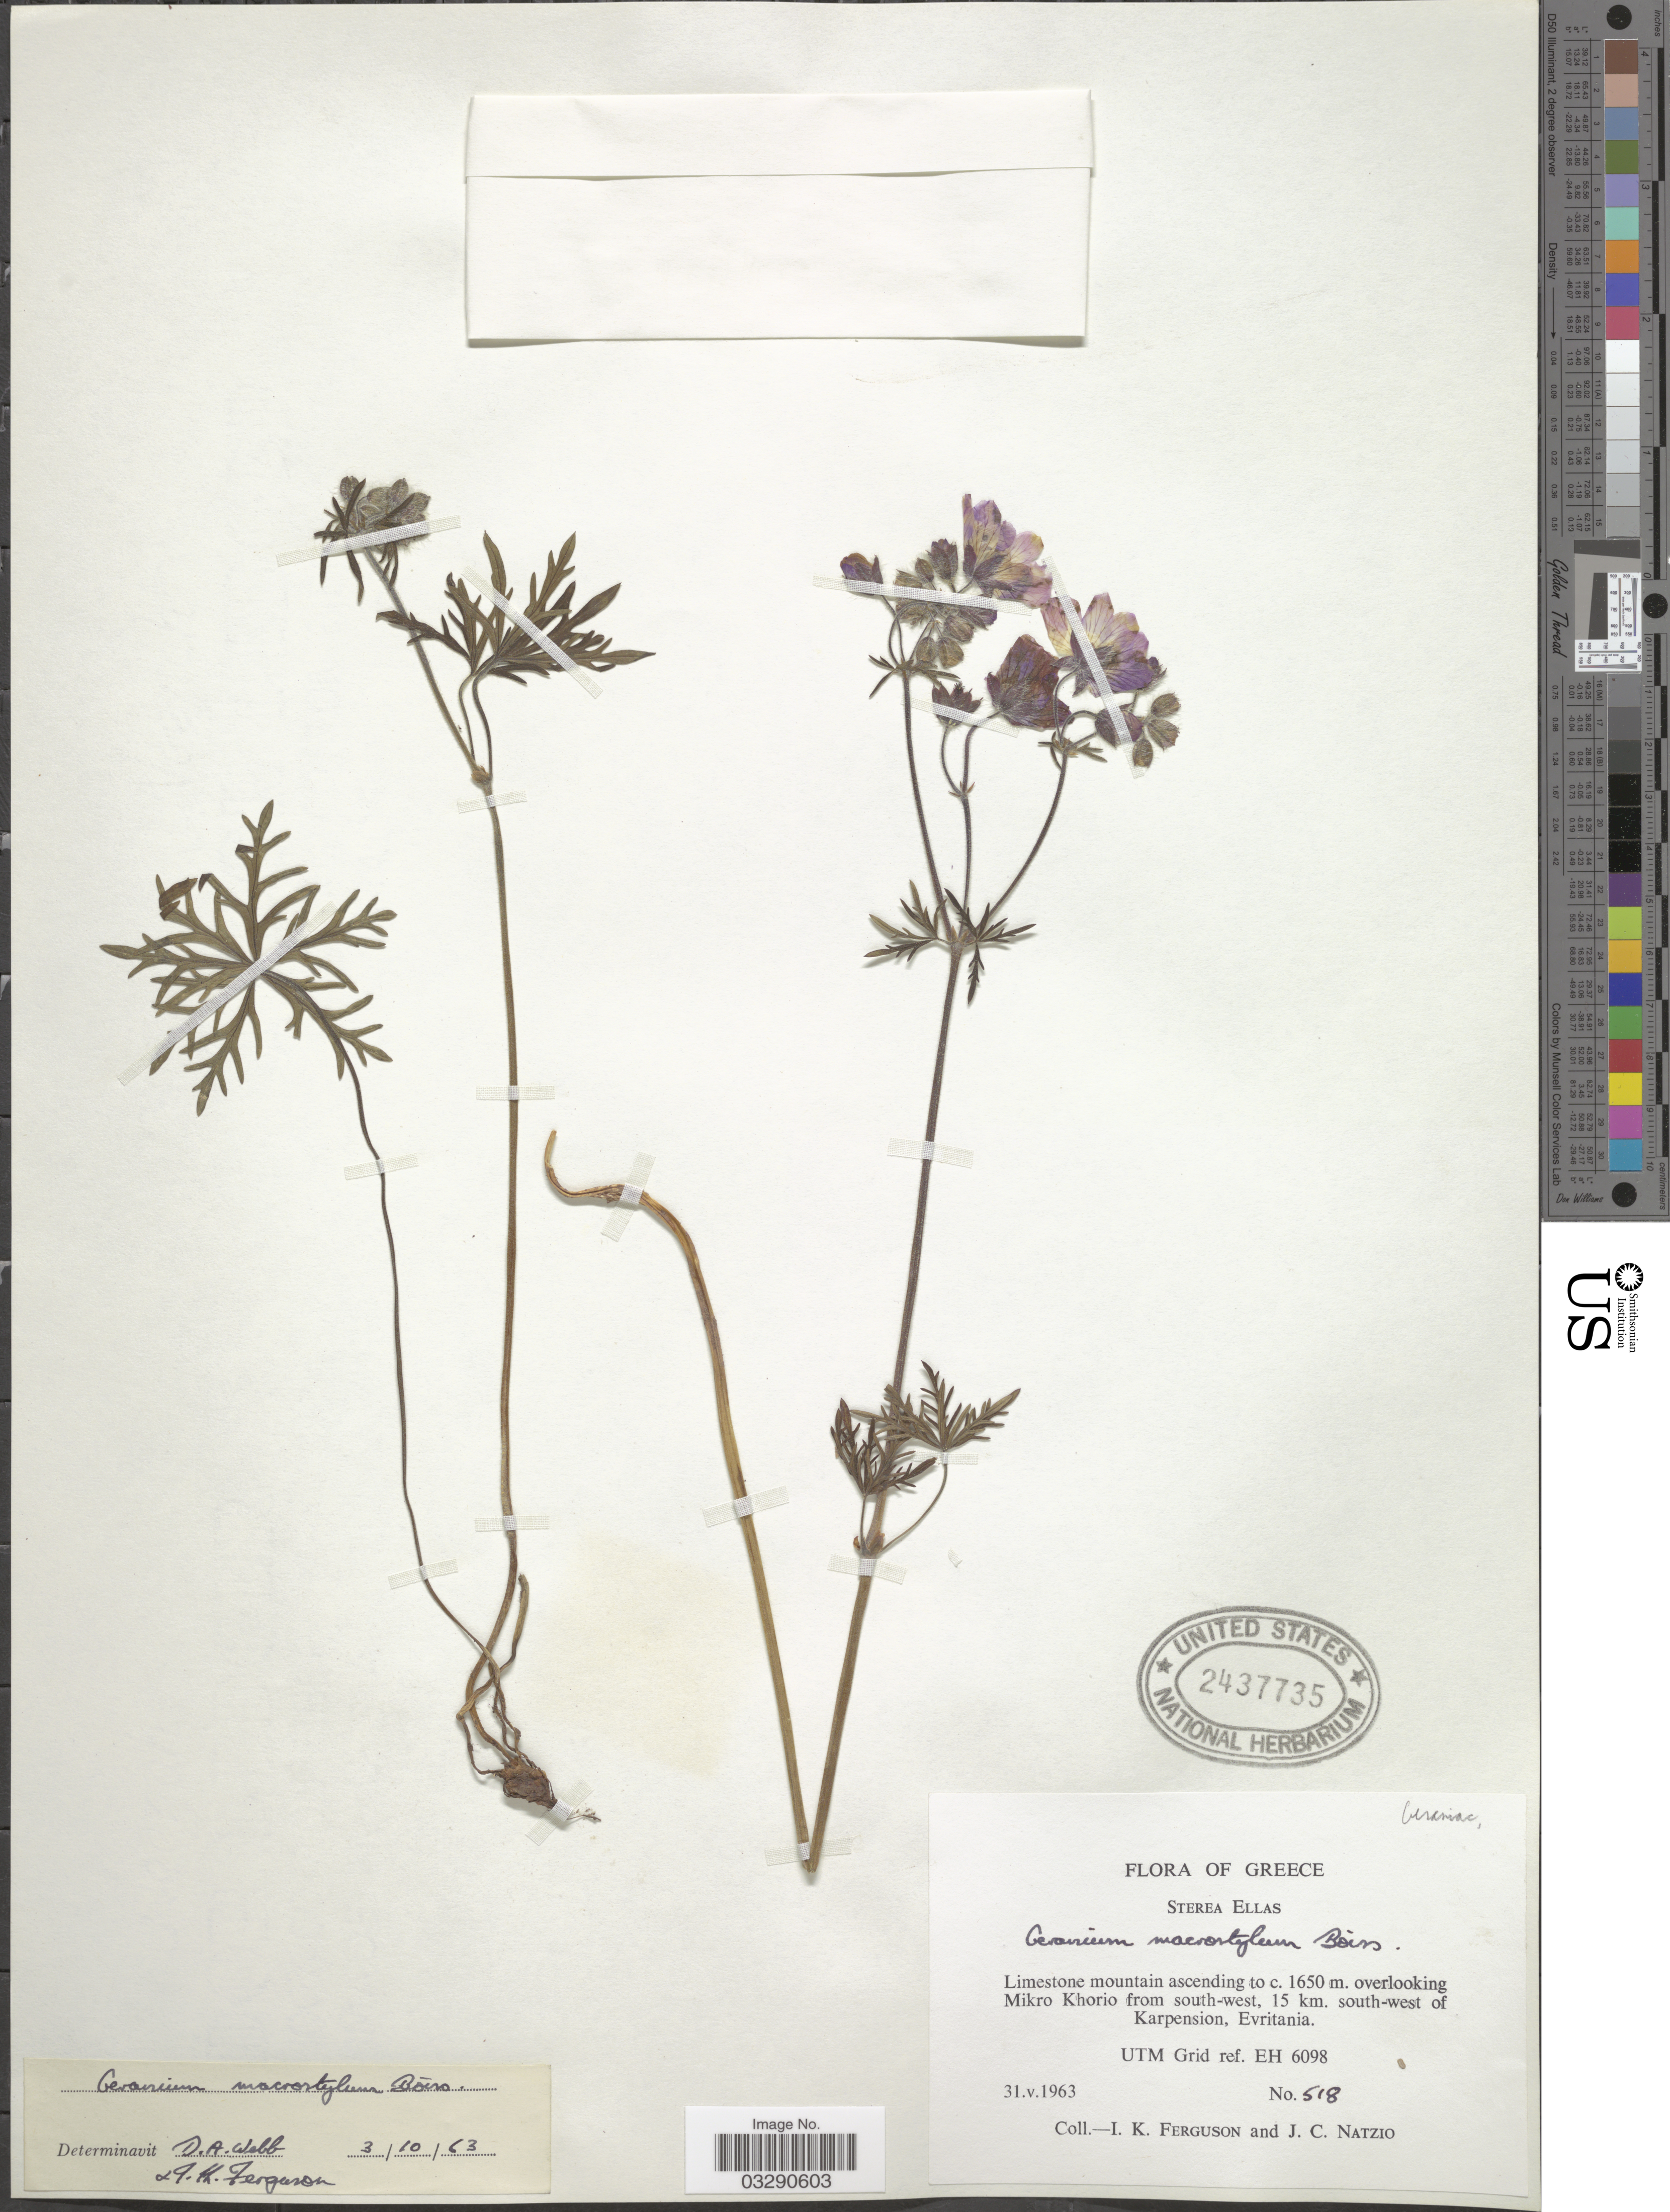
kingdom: Plantae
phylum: Tracheophyta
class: Magnoliopsida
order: Geraniales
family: Geraniaceae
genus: Geranium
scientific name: Geranium macrostylum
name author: Boiss.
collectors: I. K. Ferguson & J. Natzio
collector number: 518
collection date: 1963-05-31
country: Greece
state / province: Central Greece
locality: Sterea Ellas. Overlooking Mikro Khorio from south-west, 15 km. south-west of Karpension, Evritania.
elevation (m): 1650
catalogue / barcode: US 2437735